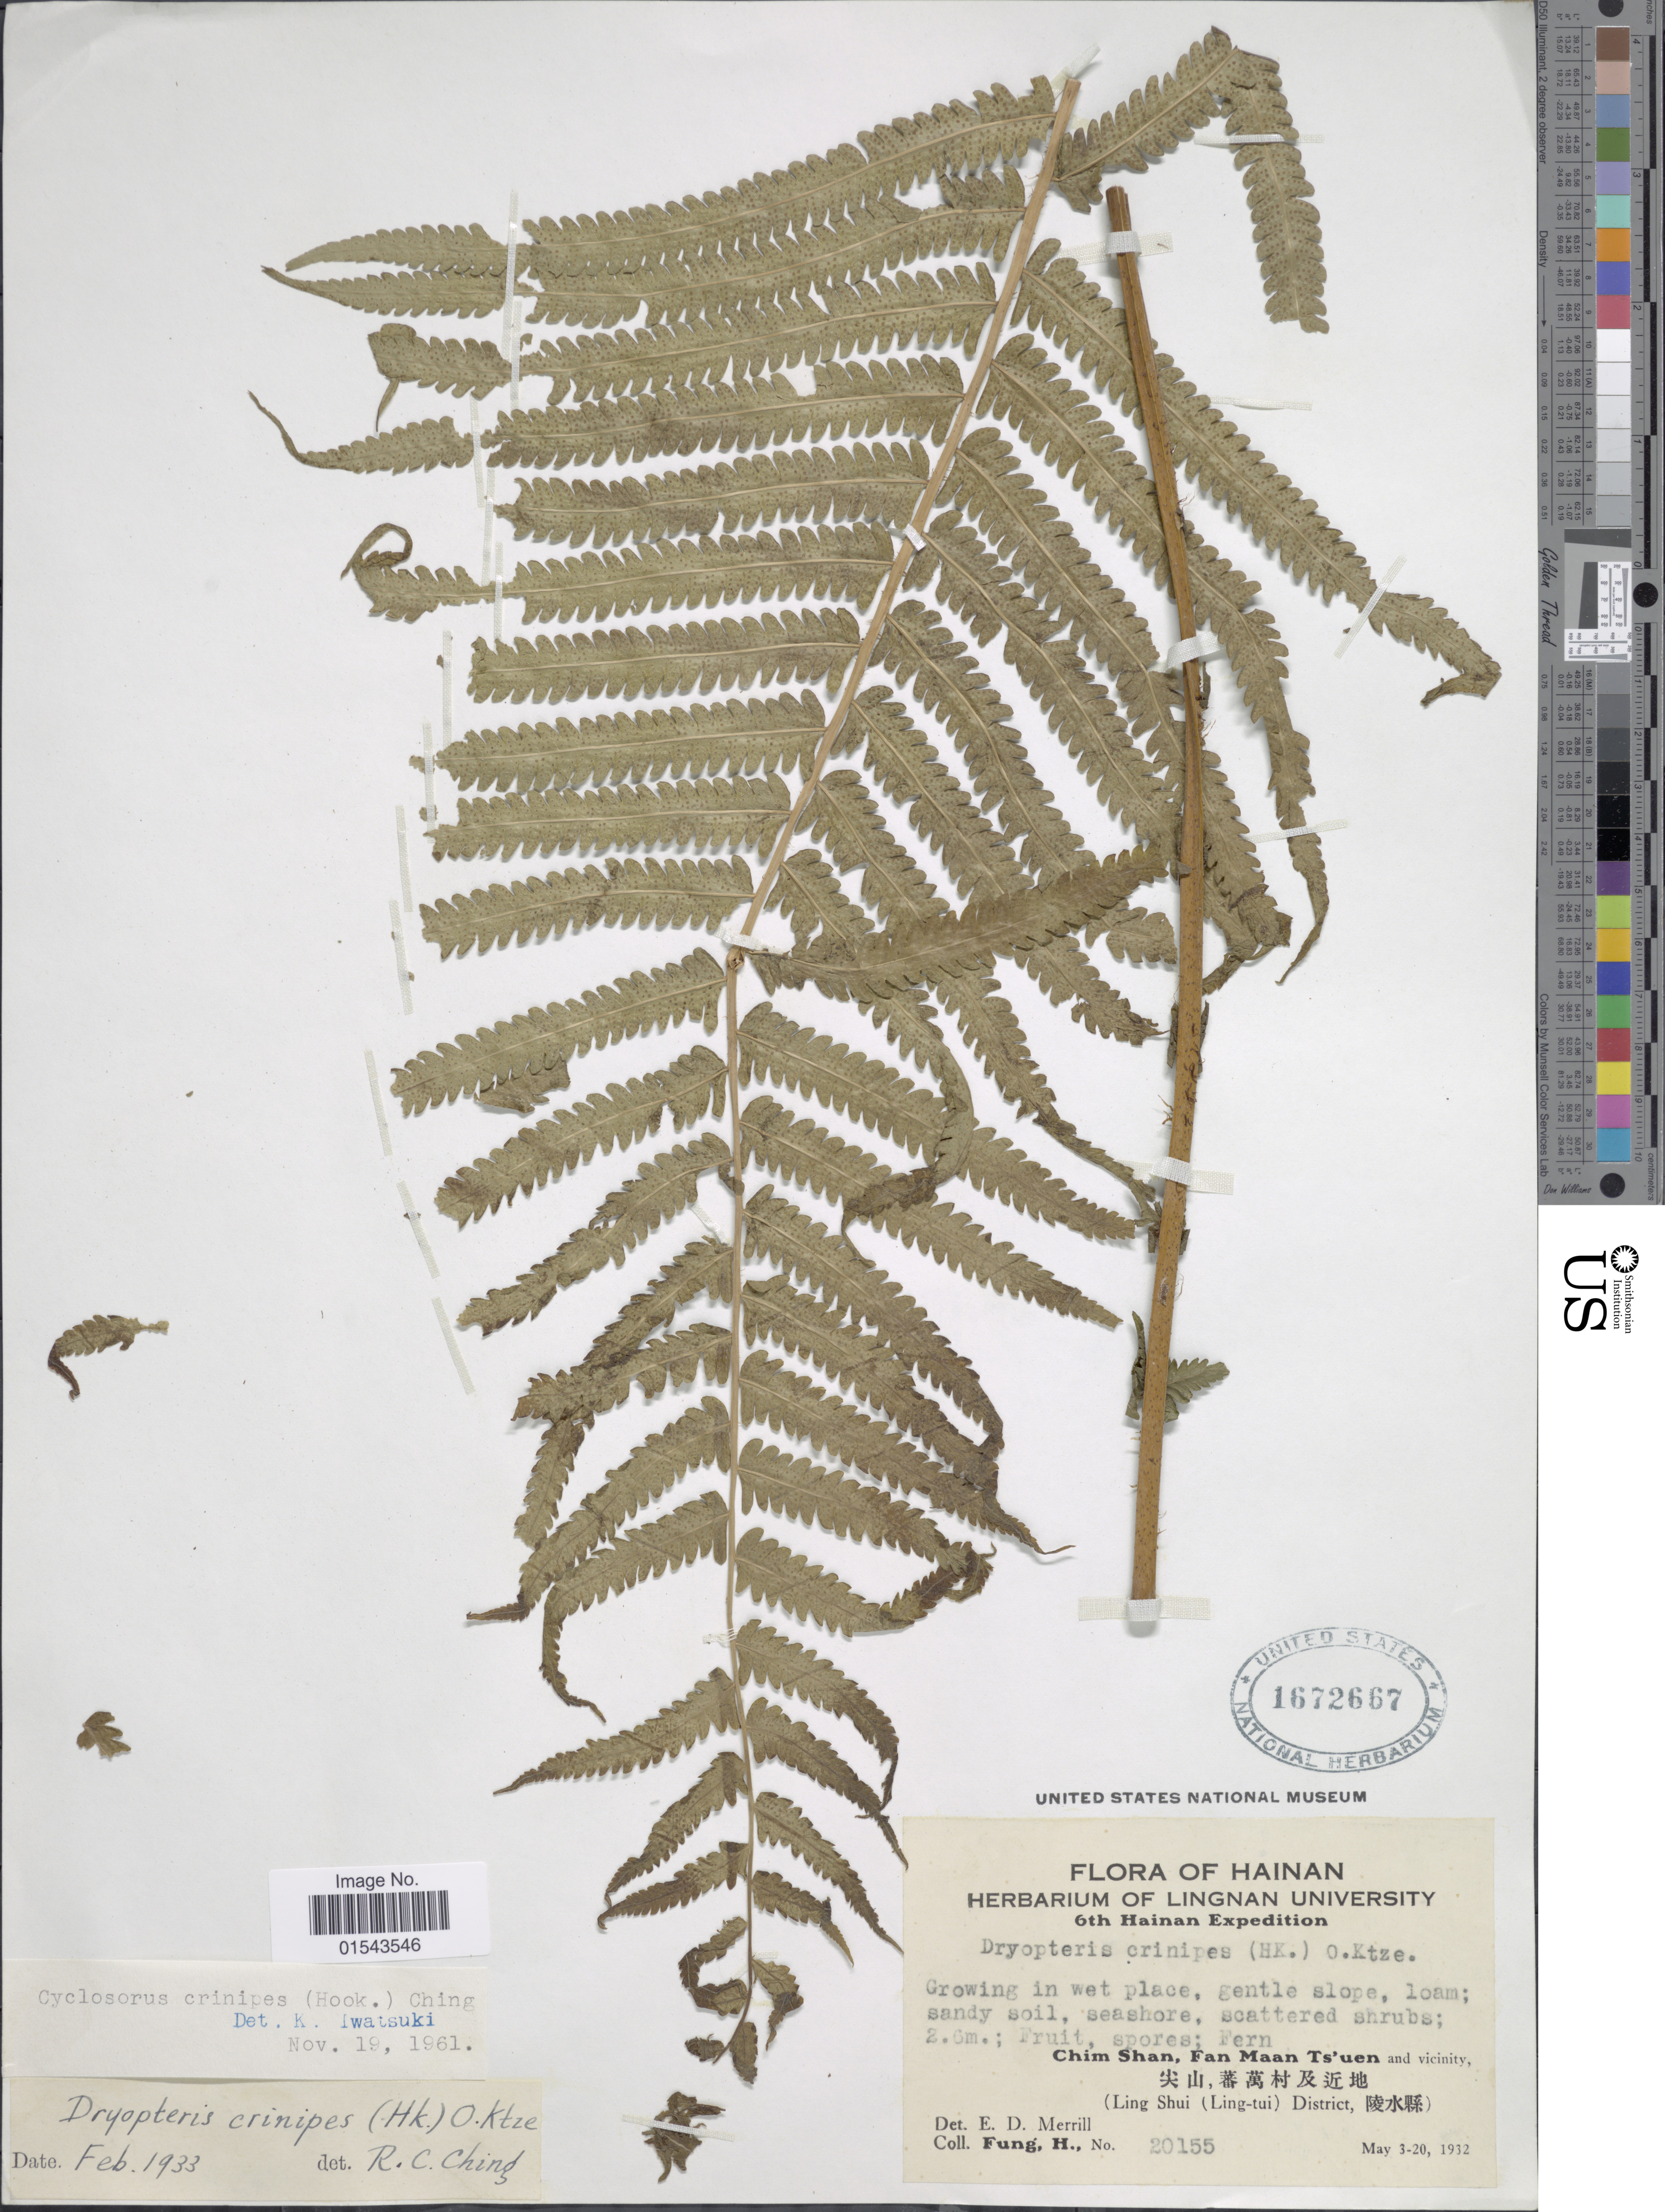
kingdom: Plantae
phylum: Tracheophyta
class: Polypodiopsida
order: Polypodiales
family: Thelypteridaceae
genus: Christella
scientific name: Christella crinipes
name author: (Hook.) Holttum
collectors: H. Fung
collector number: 20155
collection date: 1932-05-03/1932-05-20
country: China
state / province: Hainan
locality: Hainan. Chim Shan, Fan Maan Ts'uen and vicinity (Ling Shyi (Ling-tui) district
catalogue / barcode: US 1672667